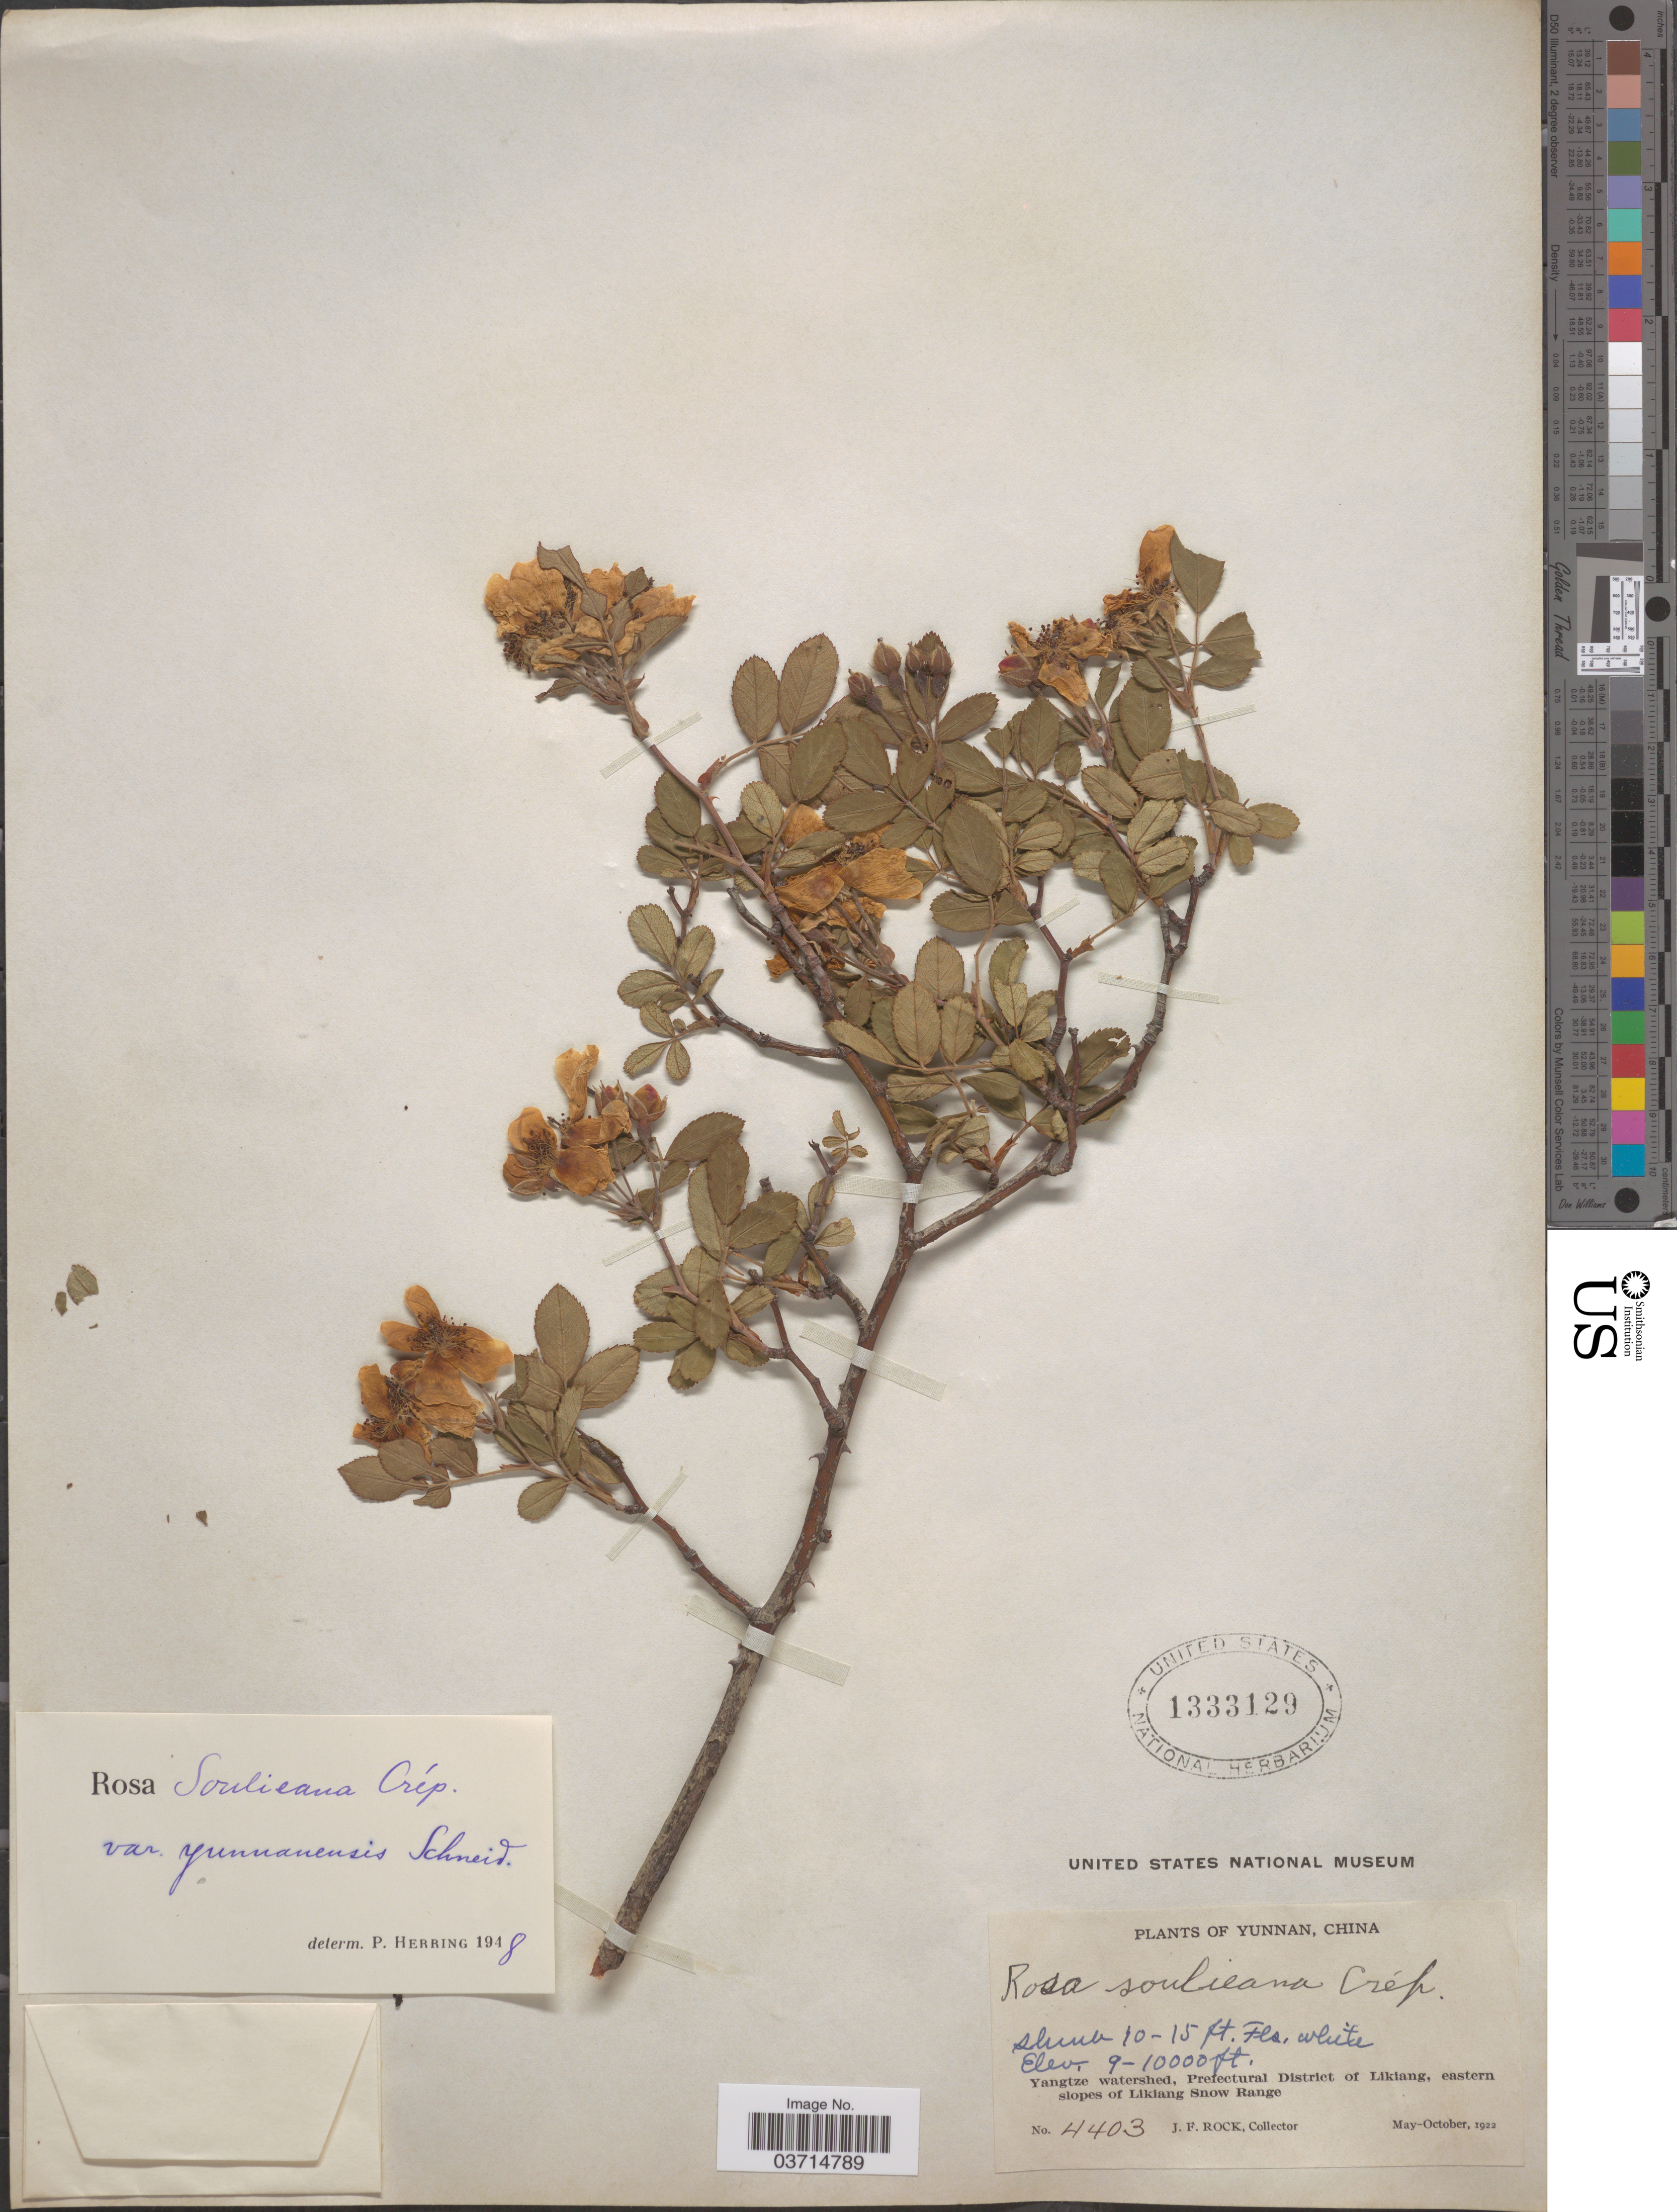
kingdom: Plantae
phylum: Tracheophyta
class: Magnoliopsida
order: Rosales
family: Rosaceae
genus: Rosa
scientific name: Rosa soulieana var. yunnanensis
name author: C.K. Schneid.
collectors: J. Rock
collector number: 4403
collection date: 1922-05/1922-10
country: China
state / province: Yunnan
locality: Yangtze watershed, Prefectural District of Likiang, eastern slopes of Likiang Snow Range.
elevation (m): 2743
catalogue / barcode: US 1333129